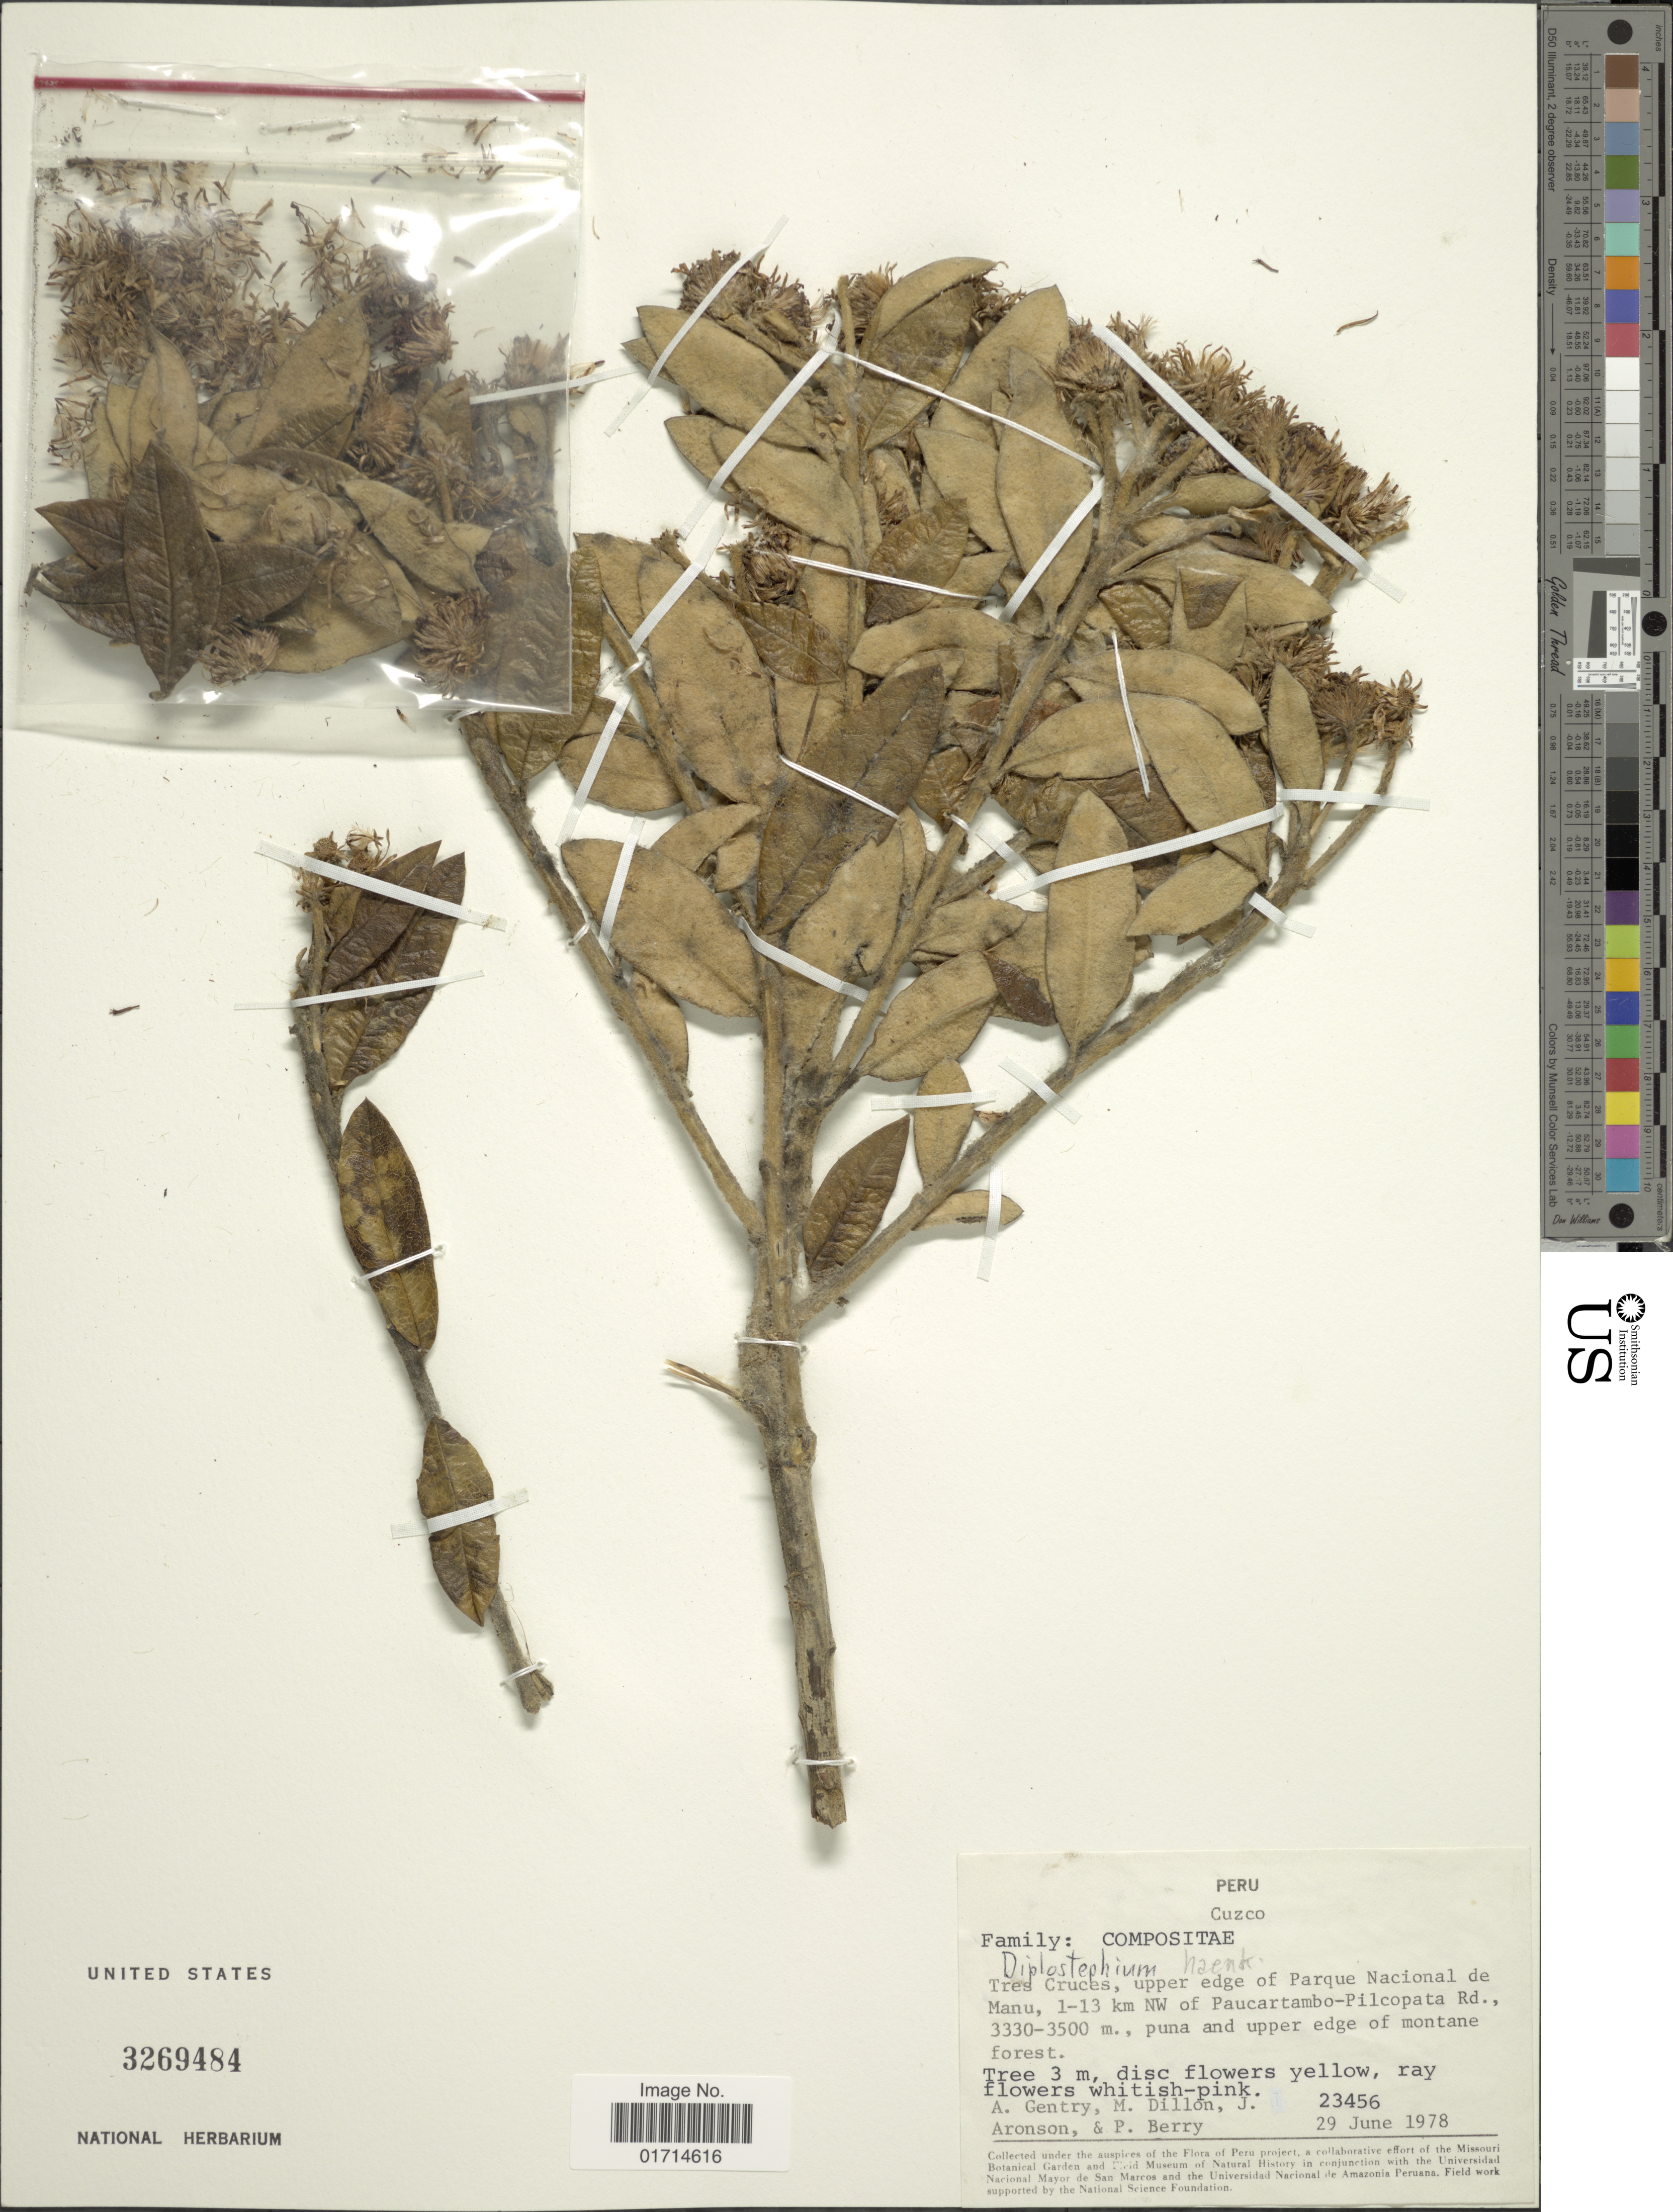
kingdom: Plantae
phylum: Tracheophyta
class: Magnoliopsida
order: Asterales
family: Asteraceae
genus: Diplostephium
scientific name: Diplostephium haenkei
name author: (DC.) Wedd.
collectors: A. H. Gentry, M. O. Dillon, J. Aronson & P. Berry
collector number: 23456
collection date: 1978-06-29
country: Peru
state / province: Cusco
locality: Tres Cruces, upper edge of Parque Nacional de Manu, 1-13 km NW of Paucartambo-Pilcopata Rd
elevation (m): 3330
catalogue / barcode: US 3269484